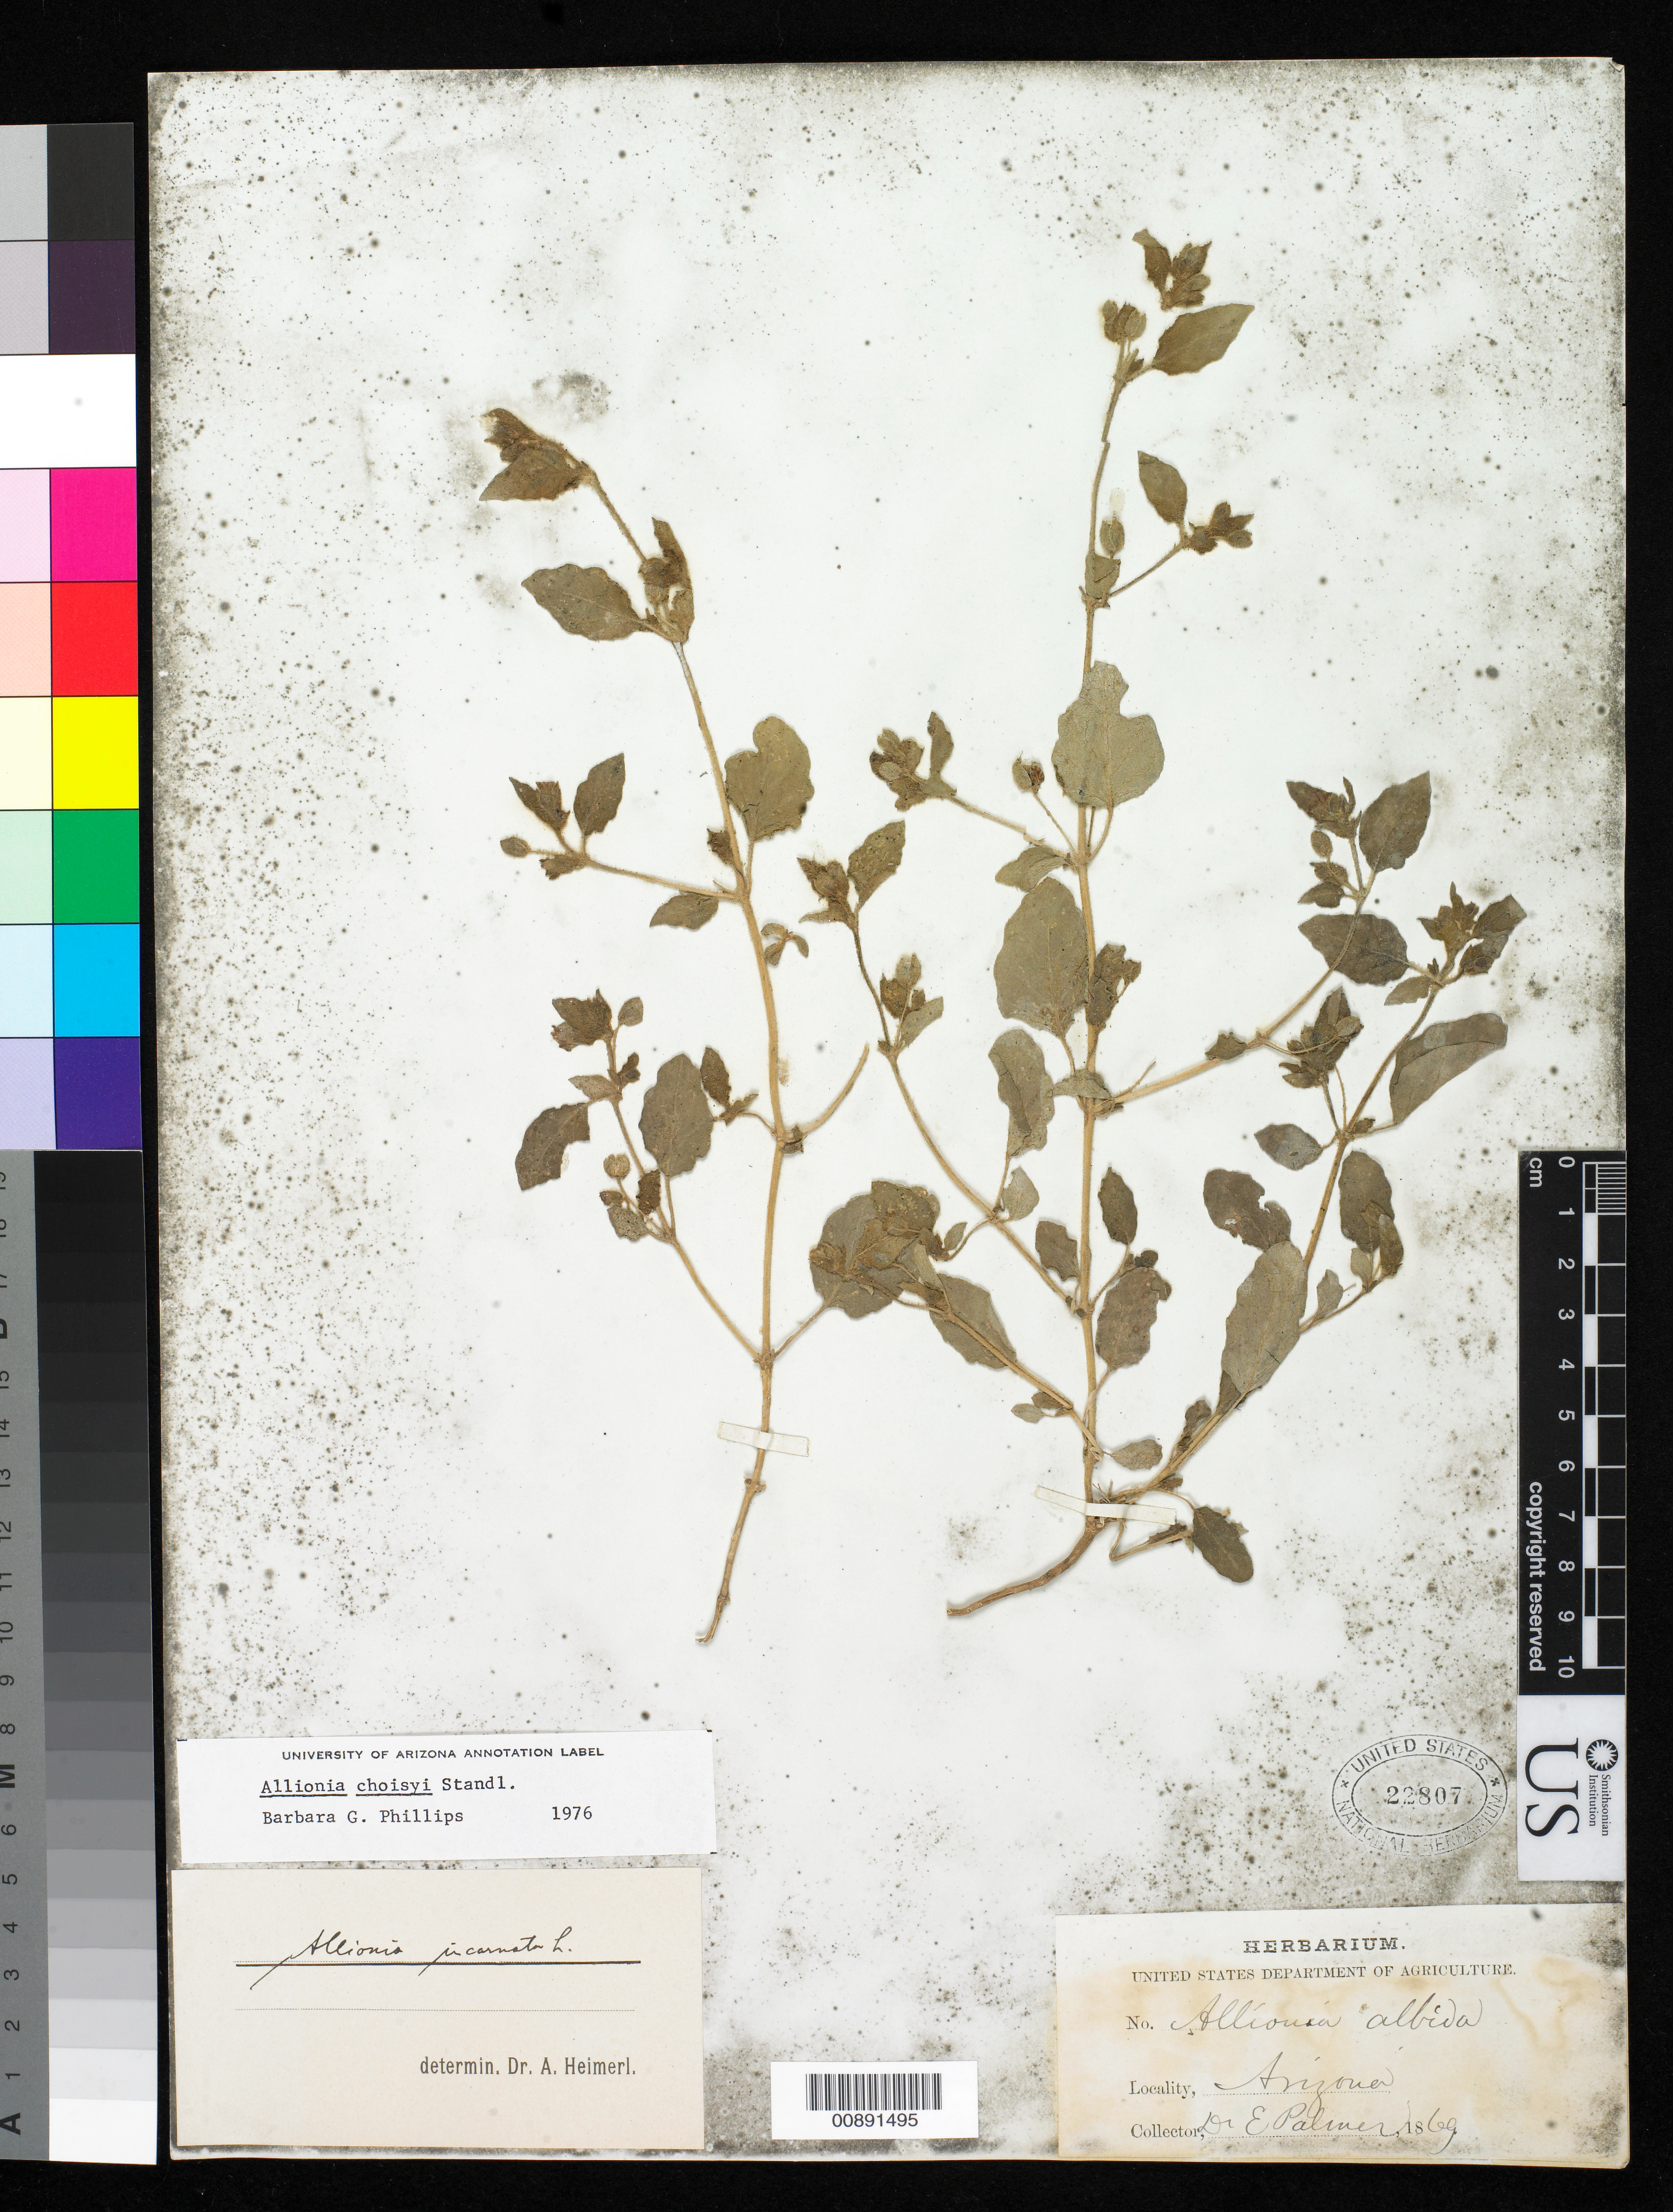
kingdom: Plantae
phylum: Tracheophyta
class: Magnoliopsida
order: Caryophyllales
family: Nyctaginaceae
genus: Allionia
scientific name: Allionia choisyi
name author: Standl.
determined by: Phillips, B. G.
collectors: E. Palmer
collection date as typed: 1869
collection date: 1869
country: United States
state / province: Arizona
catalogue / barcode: US 22807